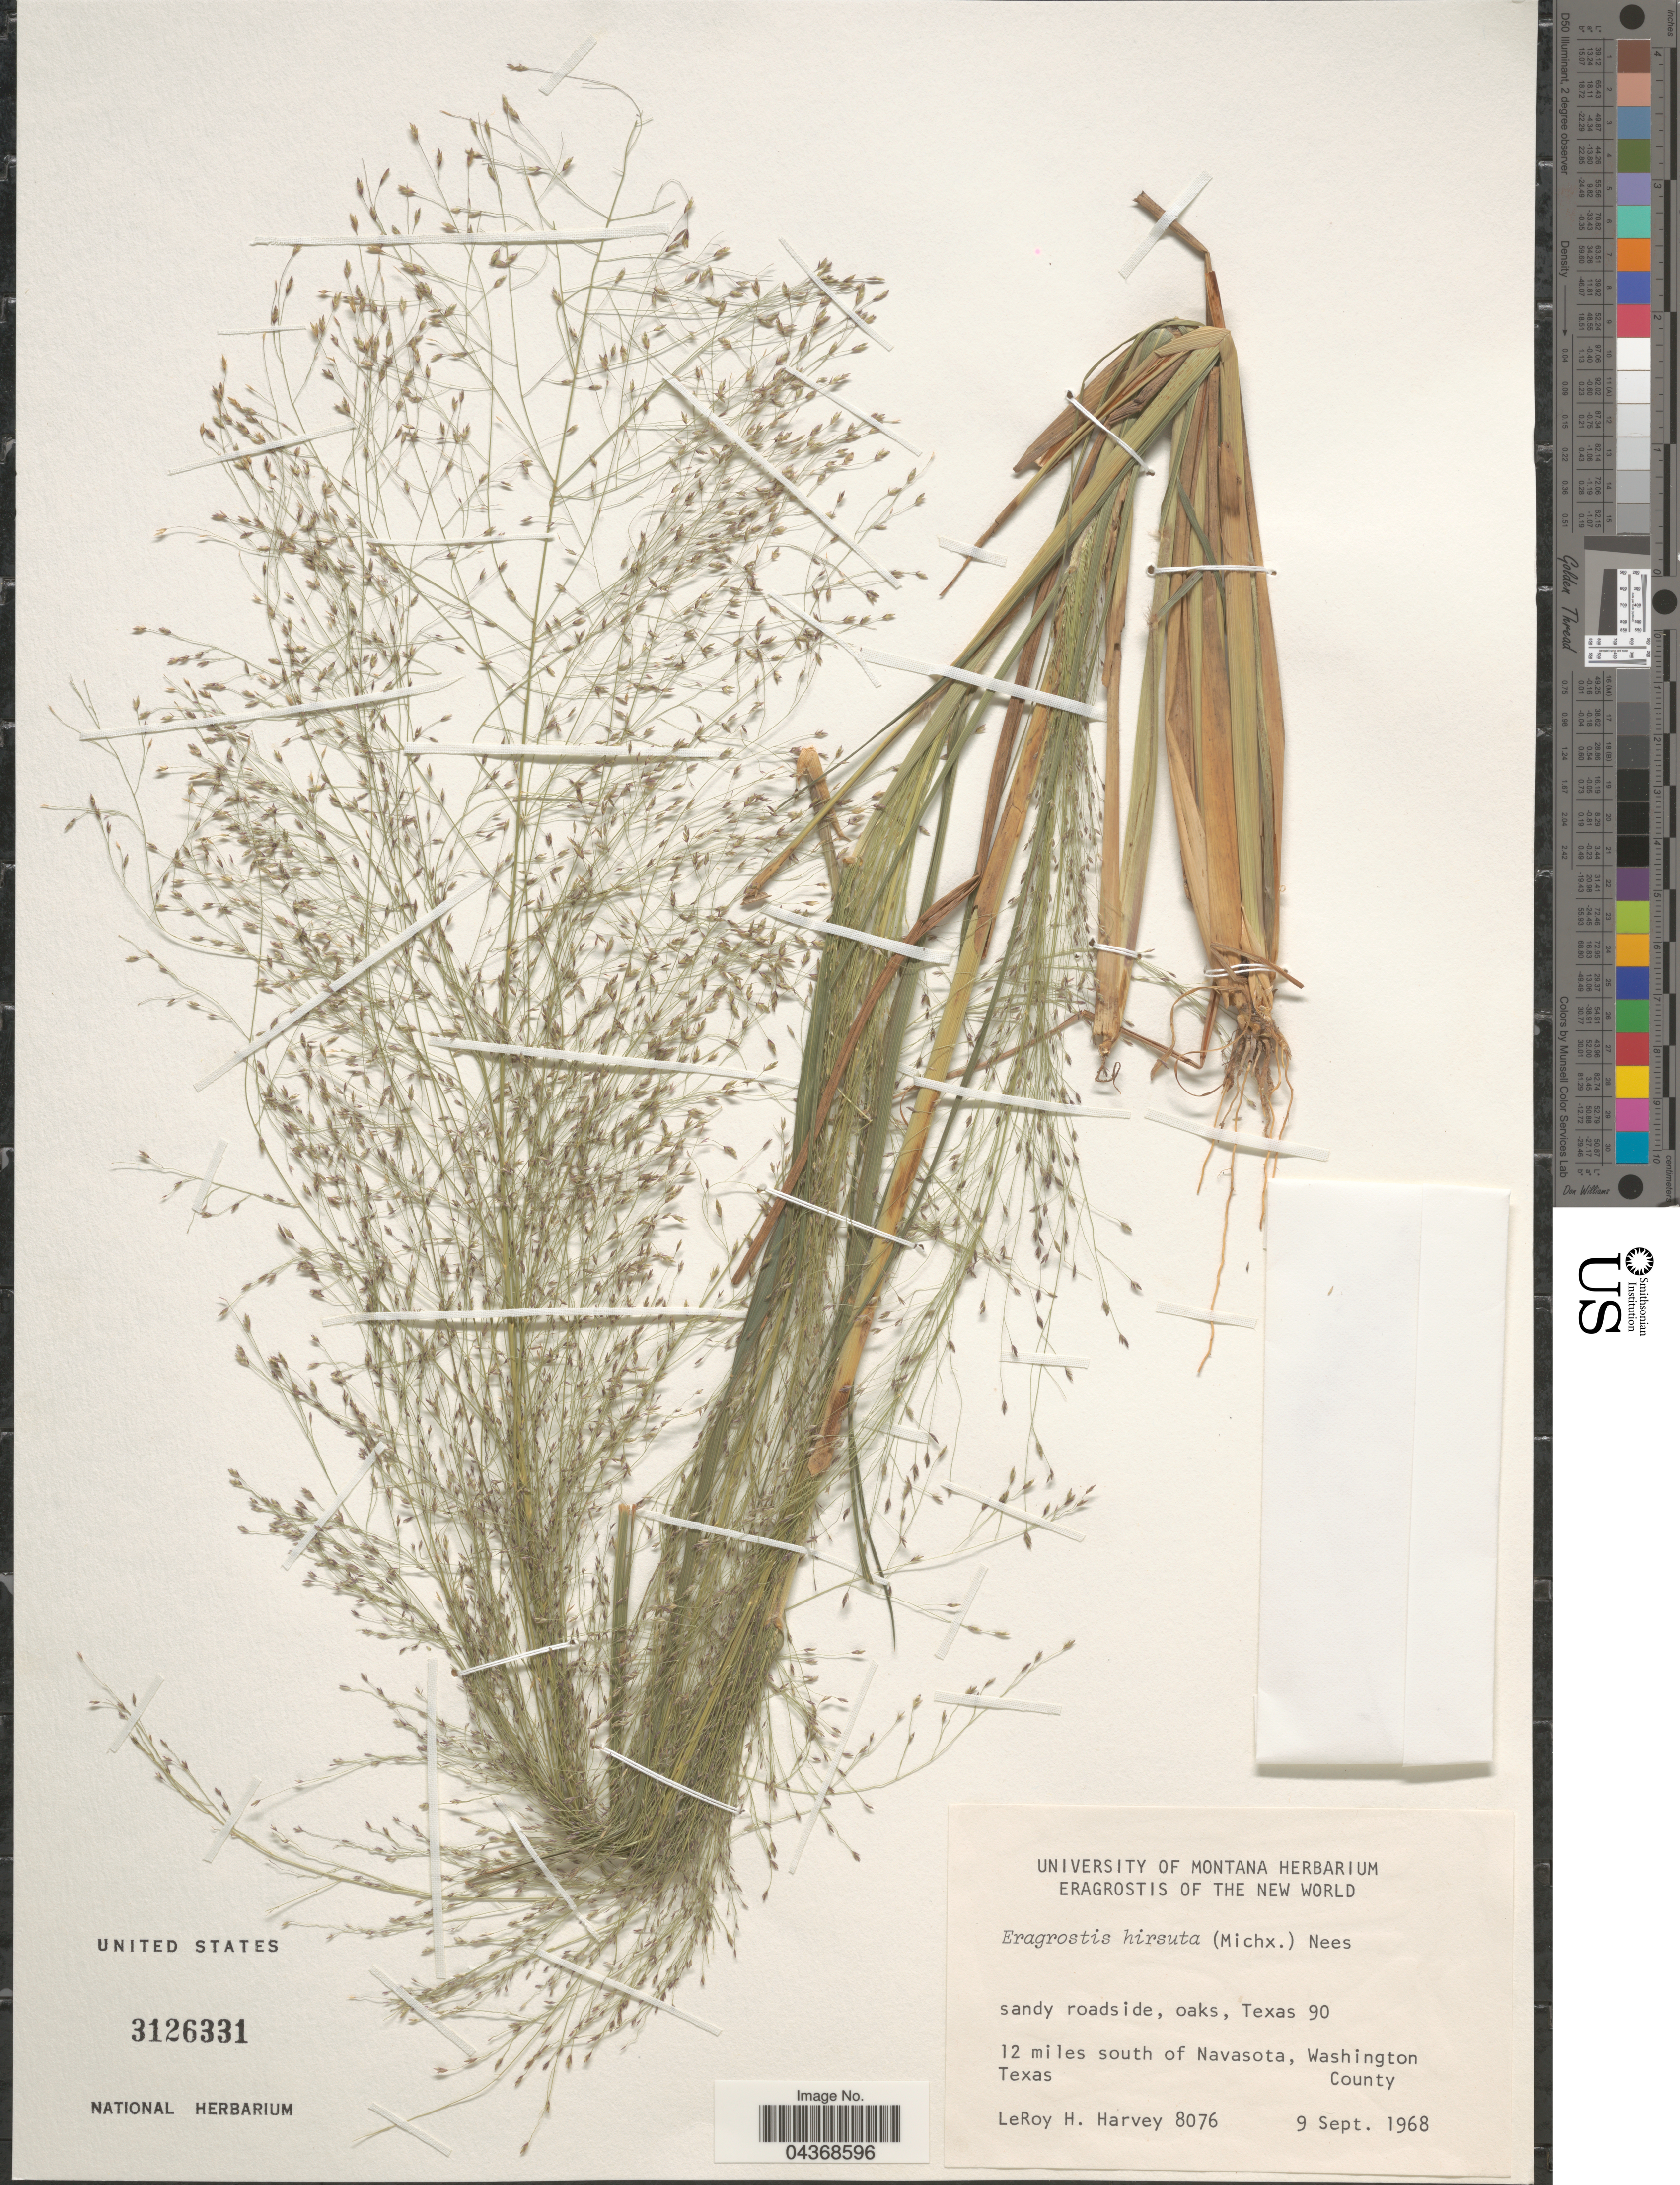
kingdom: Plantae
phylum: Tracheophyta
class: Liliopsida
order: Poales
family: Poaceae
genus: Eragrostis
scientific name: Eragrostis hirsuta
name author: (Michx.) Nees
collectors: L. H. Harvey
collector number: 8076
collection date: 1968-09-09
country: United States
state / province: Texas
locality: Texas 90. 12 miles south of Navasota, Washington County.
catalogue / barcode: US 3126331